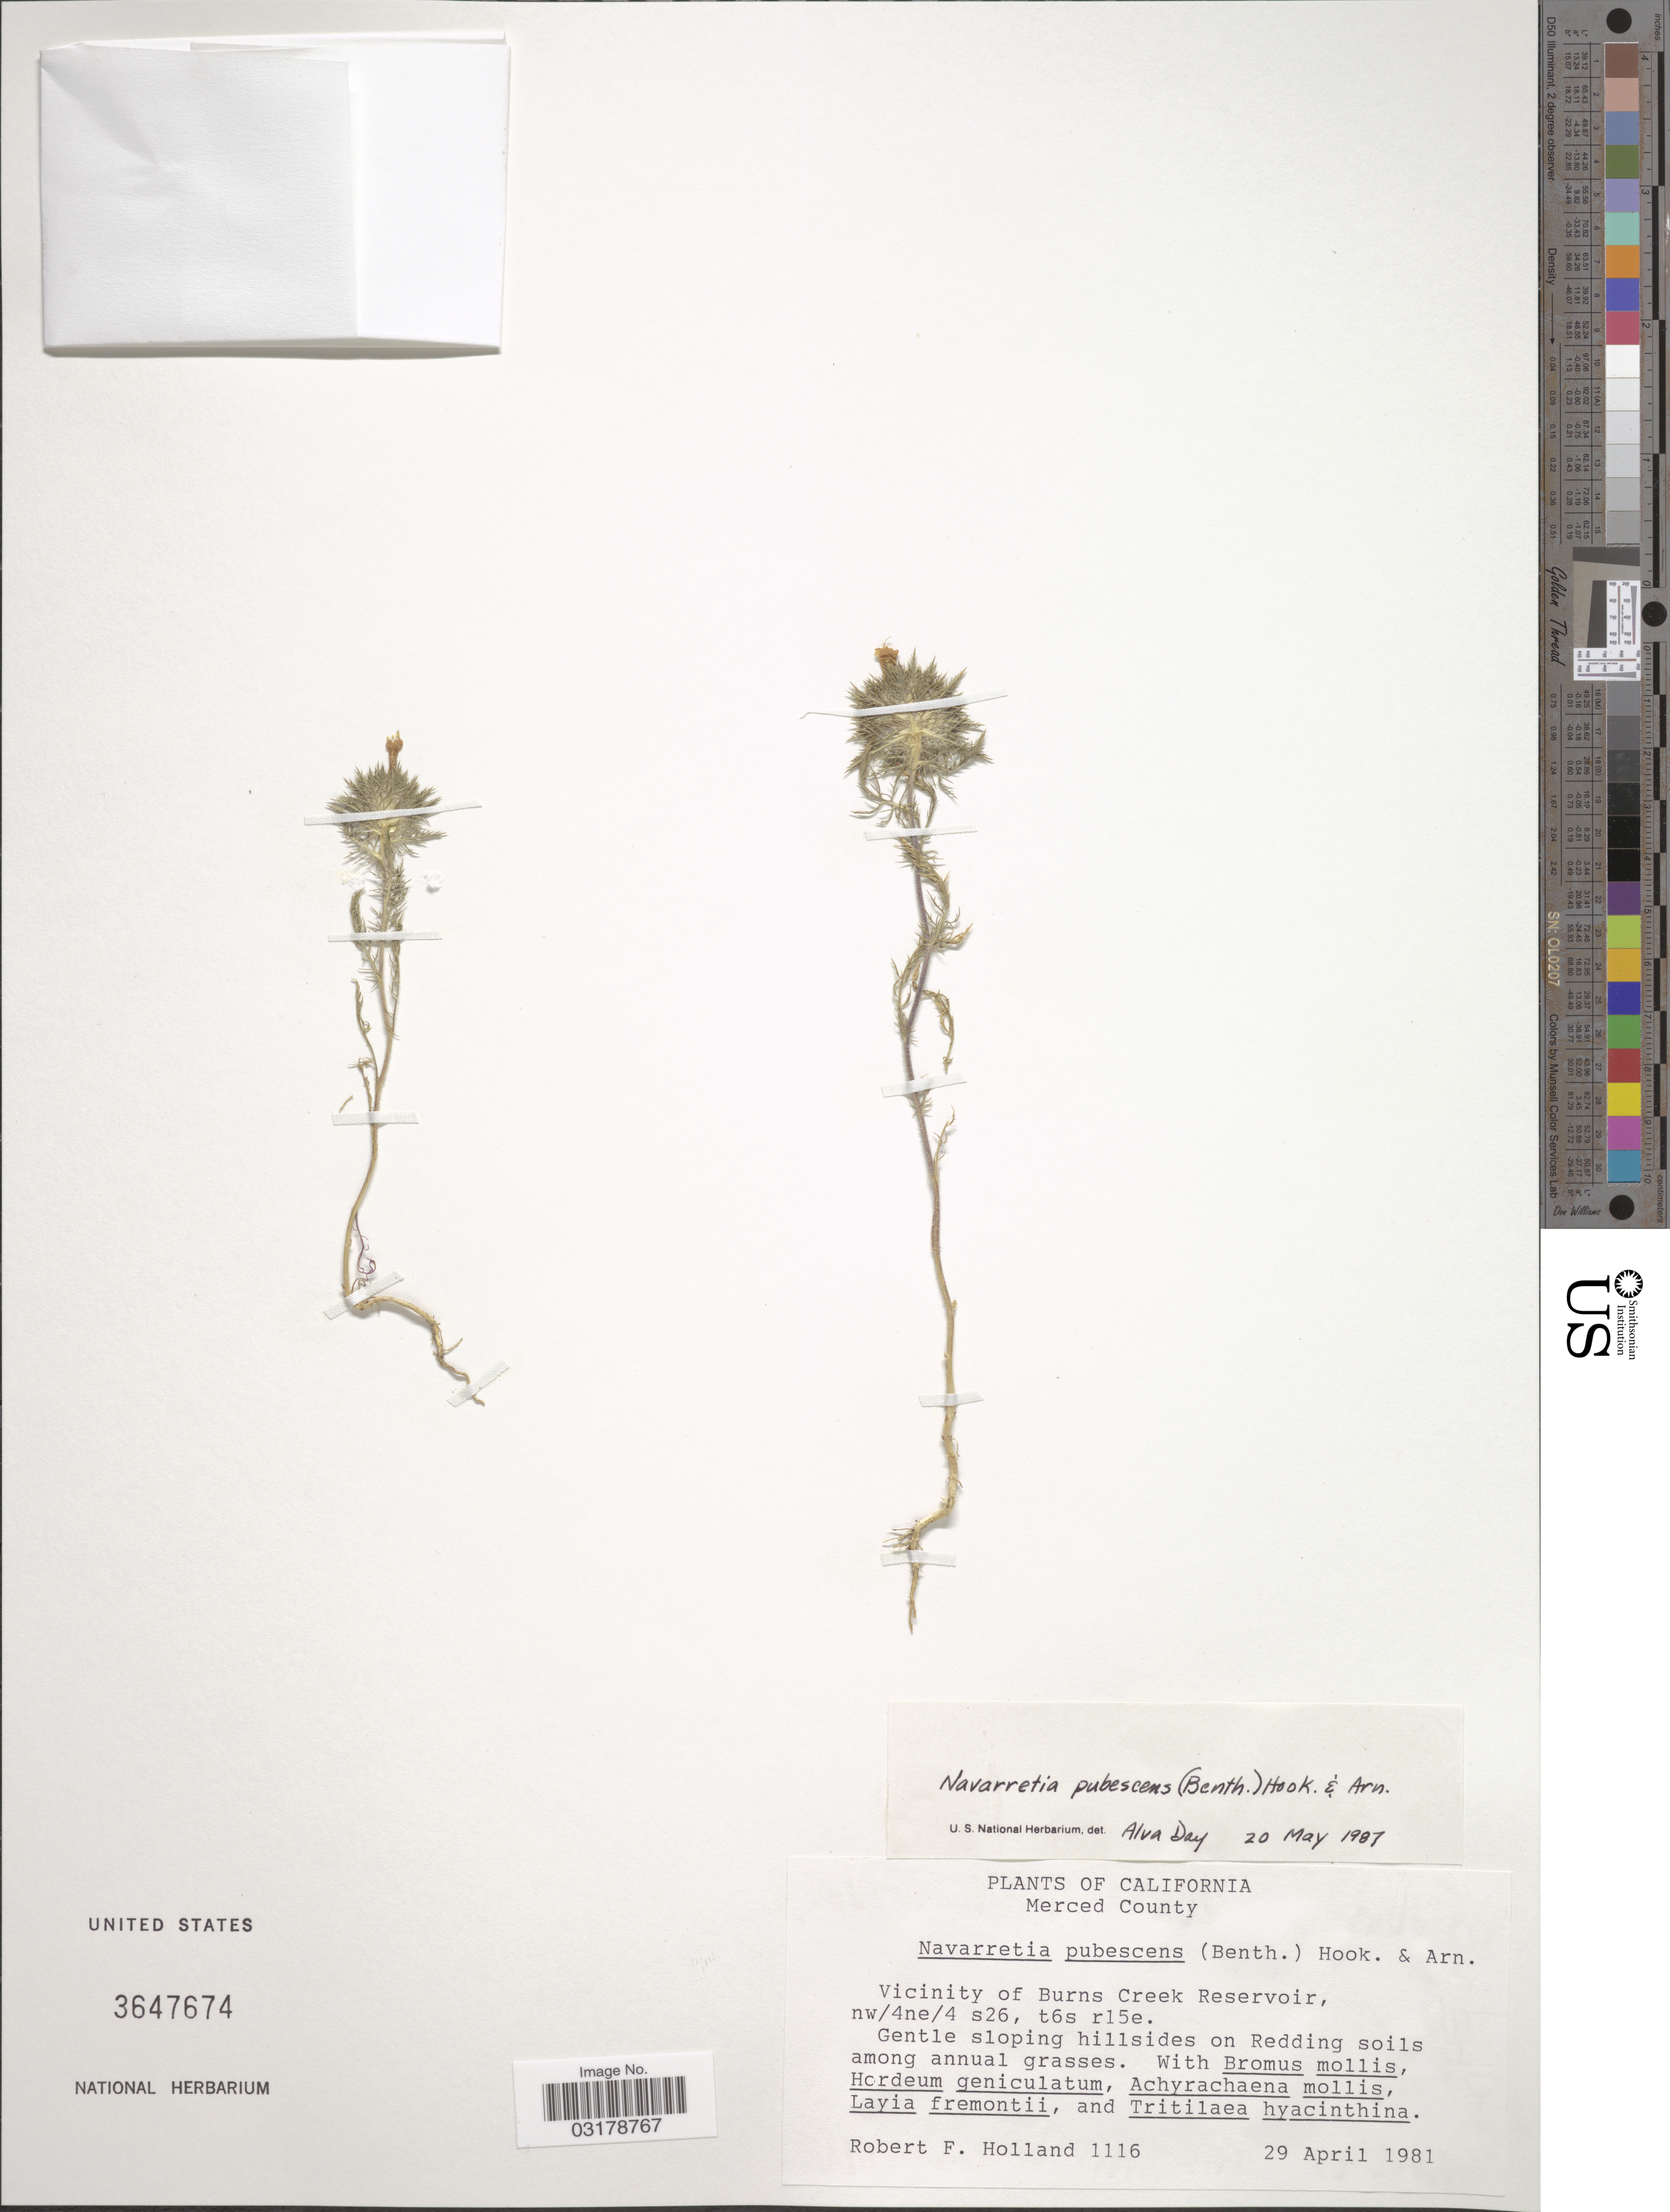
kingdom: Plantae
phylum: Tracheophyta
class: Magnoliopsida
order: Ericales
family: Polemoniaceae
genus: Navarretia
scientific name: Navarretia pubescens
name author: (Benth.) Hook. & Arn.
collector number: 1116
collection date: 1981-04-29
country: United States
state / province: California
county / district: Merced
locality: Merced County. Vicinity of Burns Creek Reservoir, nw/ 4ne/ 4 s 26, t6s r15e.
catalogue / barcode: US 3647674